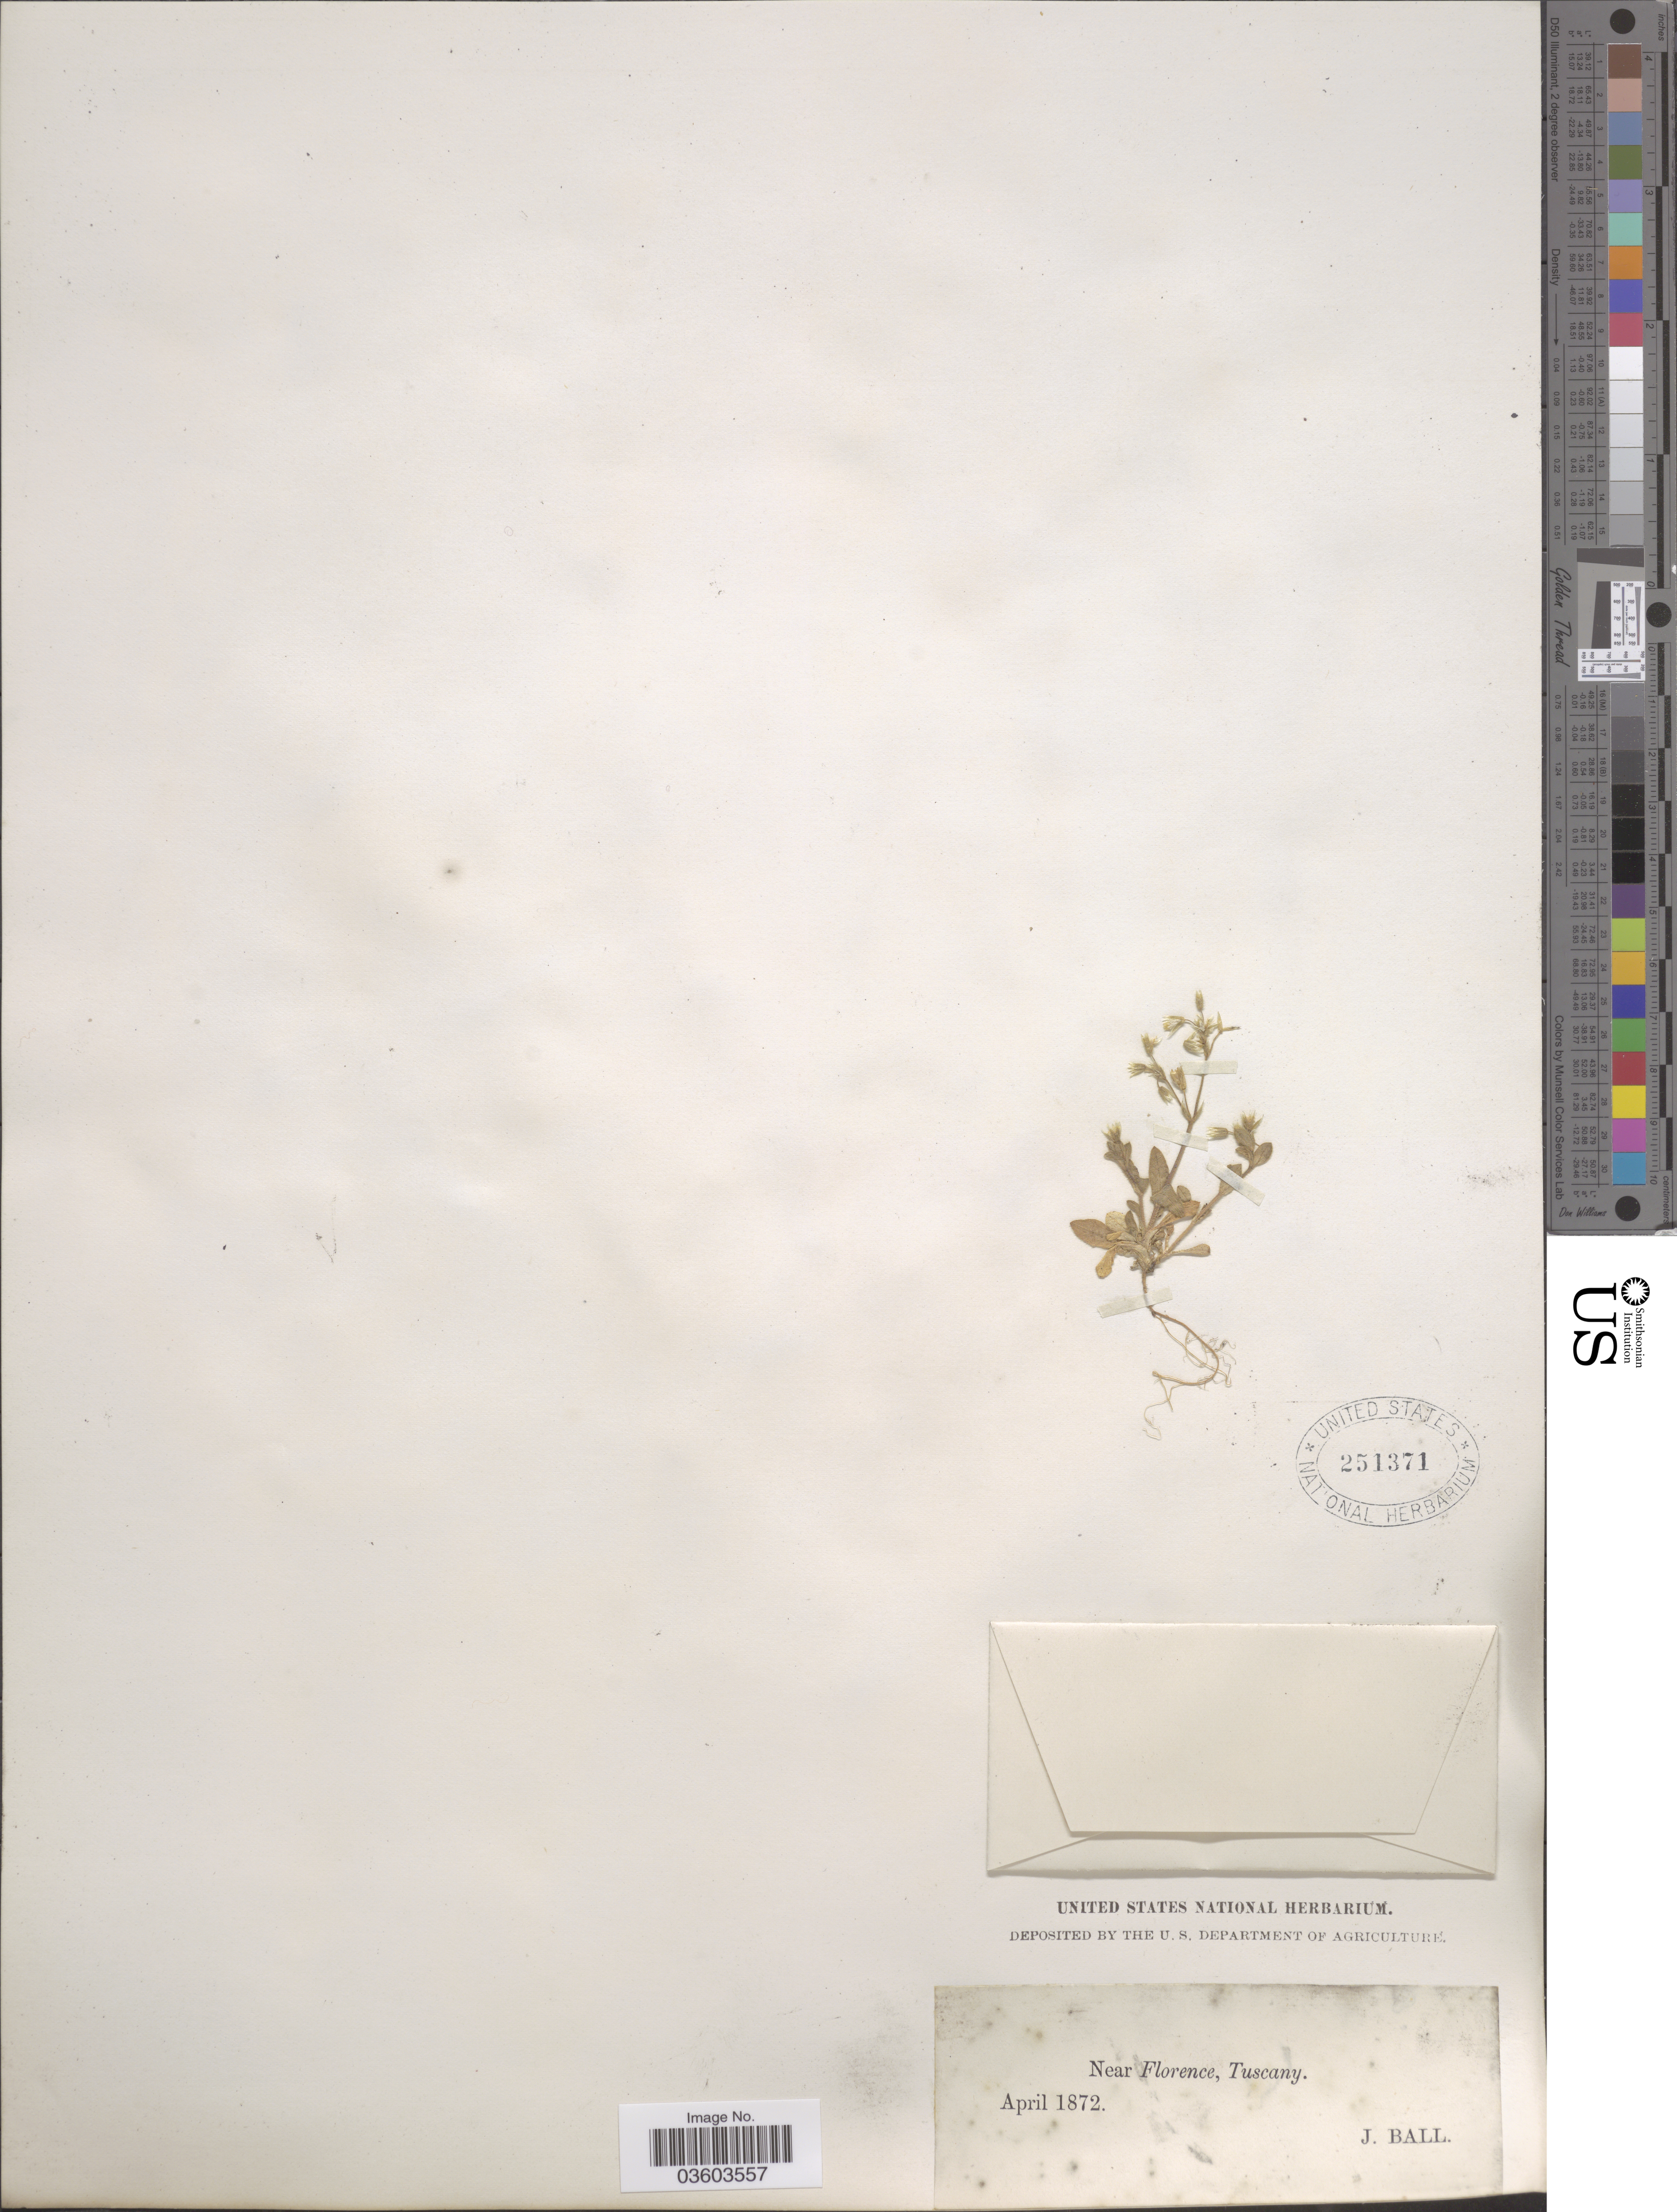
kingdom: Plantae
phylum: Tracheophyta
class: Magnoliopsida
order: Caryophyllales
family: Caryophyllaceae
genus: Cerastium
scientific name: Cerastium sp.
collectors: J. Ball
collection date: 1872-04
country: Italy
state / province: Tuscany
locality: Near Florence.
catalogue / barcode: US 251371